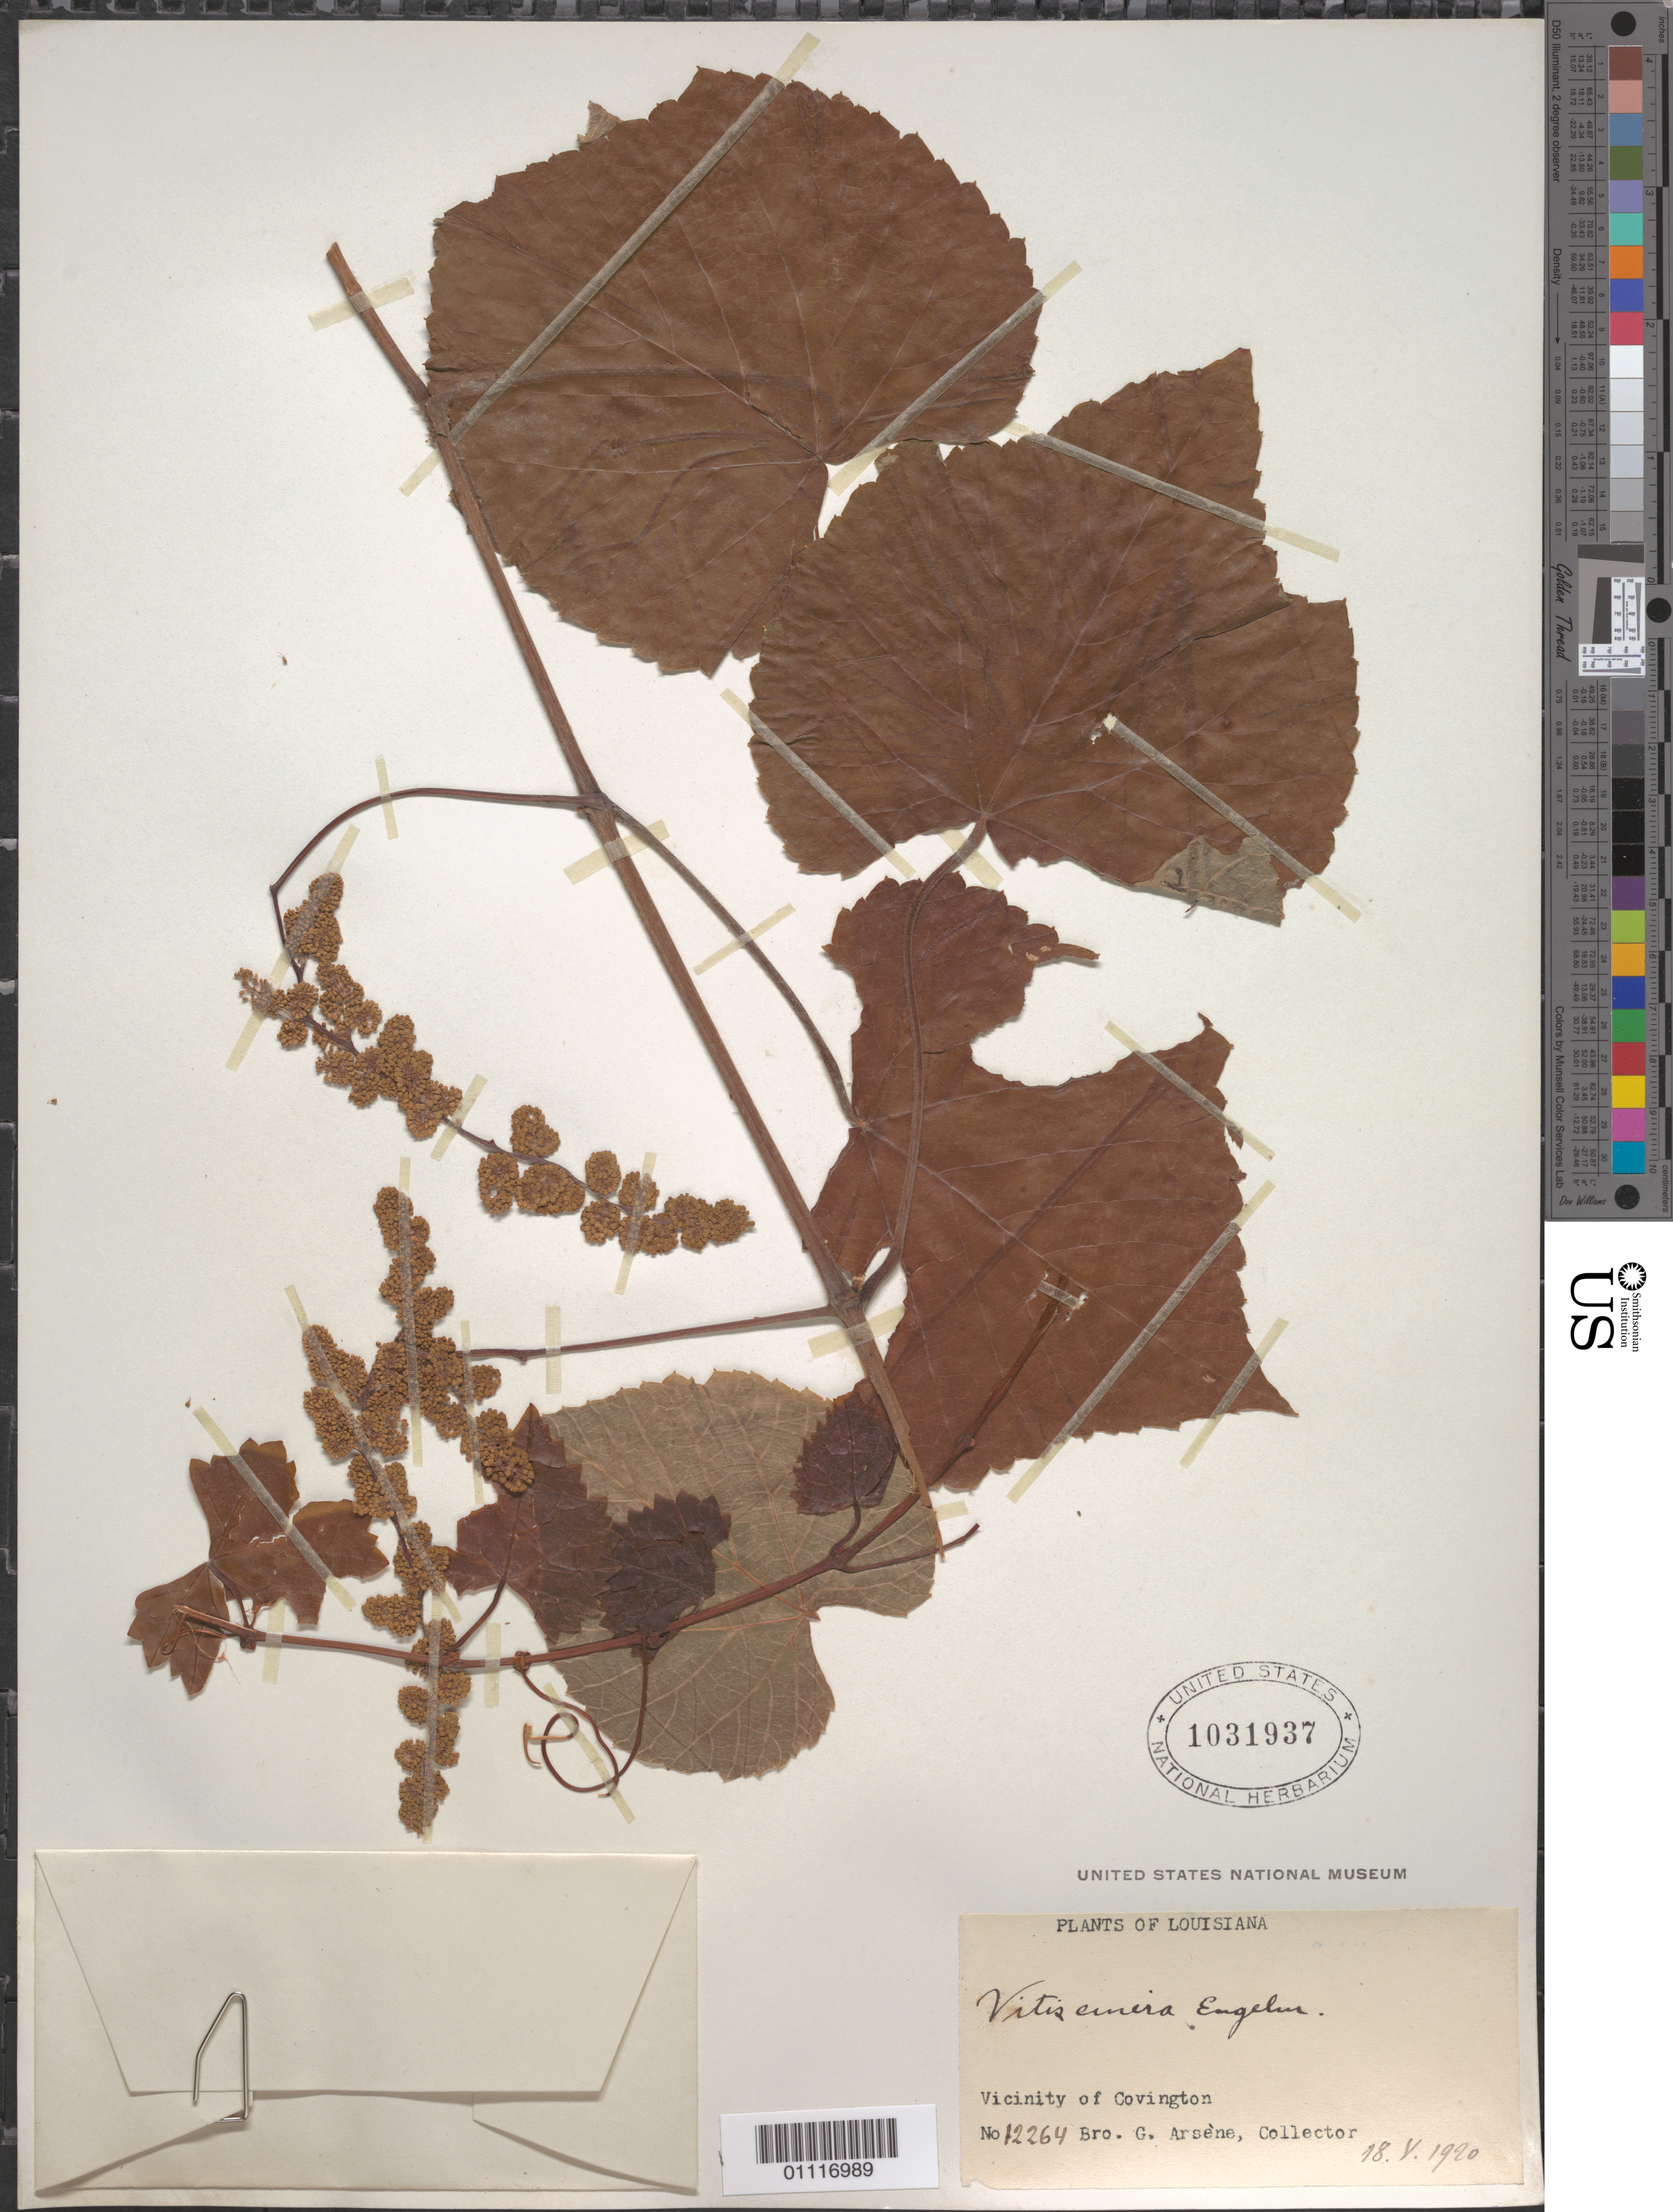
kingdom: Plantae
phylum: Tracheophyta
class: Magnoliopsida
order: Vitales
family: Vitaceae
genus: Vitis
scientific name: Vitis cinerea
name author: (Engelm.) Millardet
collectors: Bro. G. Arsène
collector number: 12264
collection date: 1920-05-18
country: United States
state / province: Louisiana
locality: Vicinity of Covington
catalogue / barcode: US 1031937